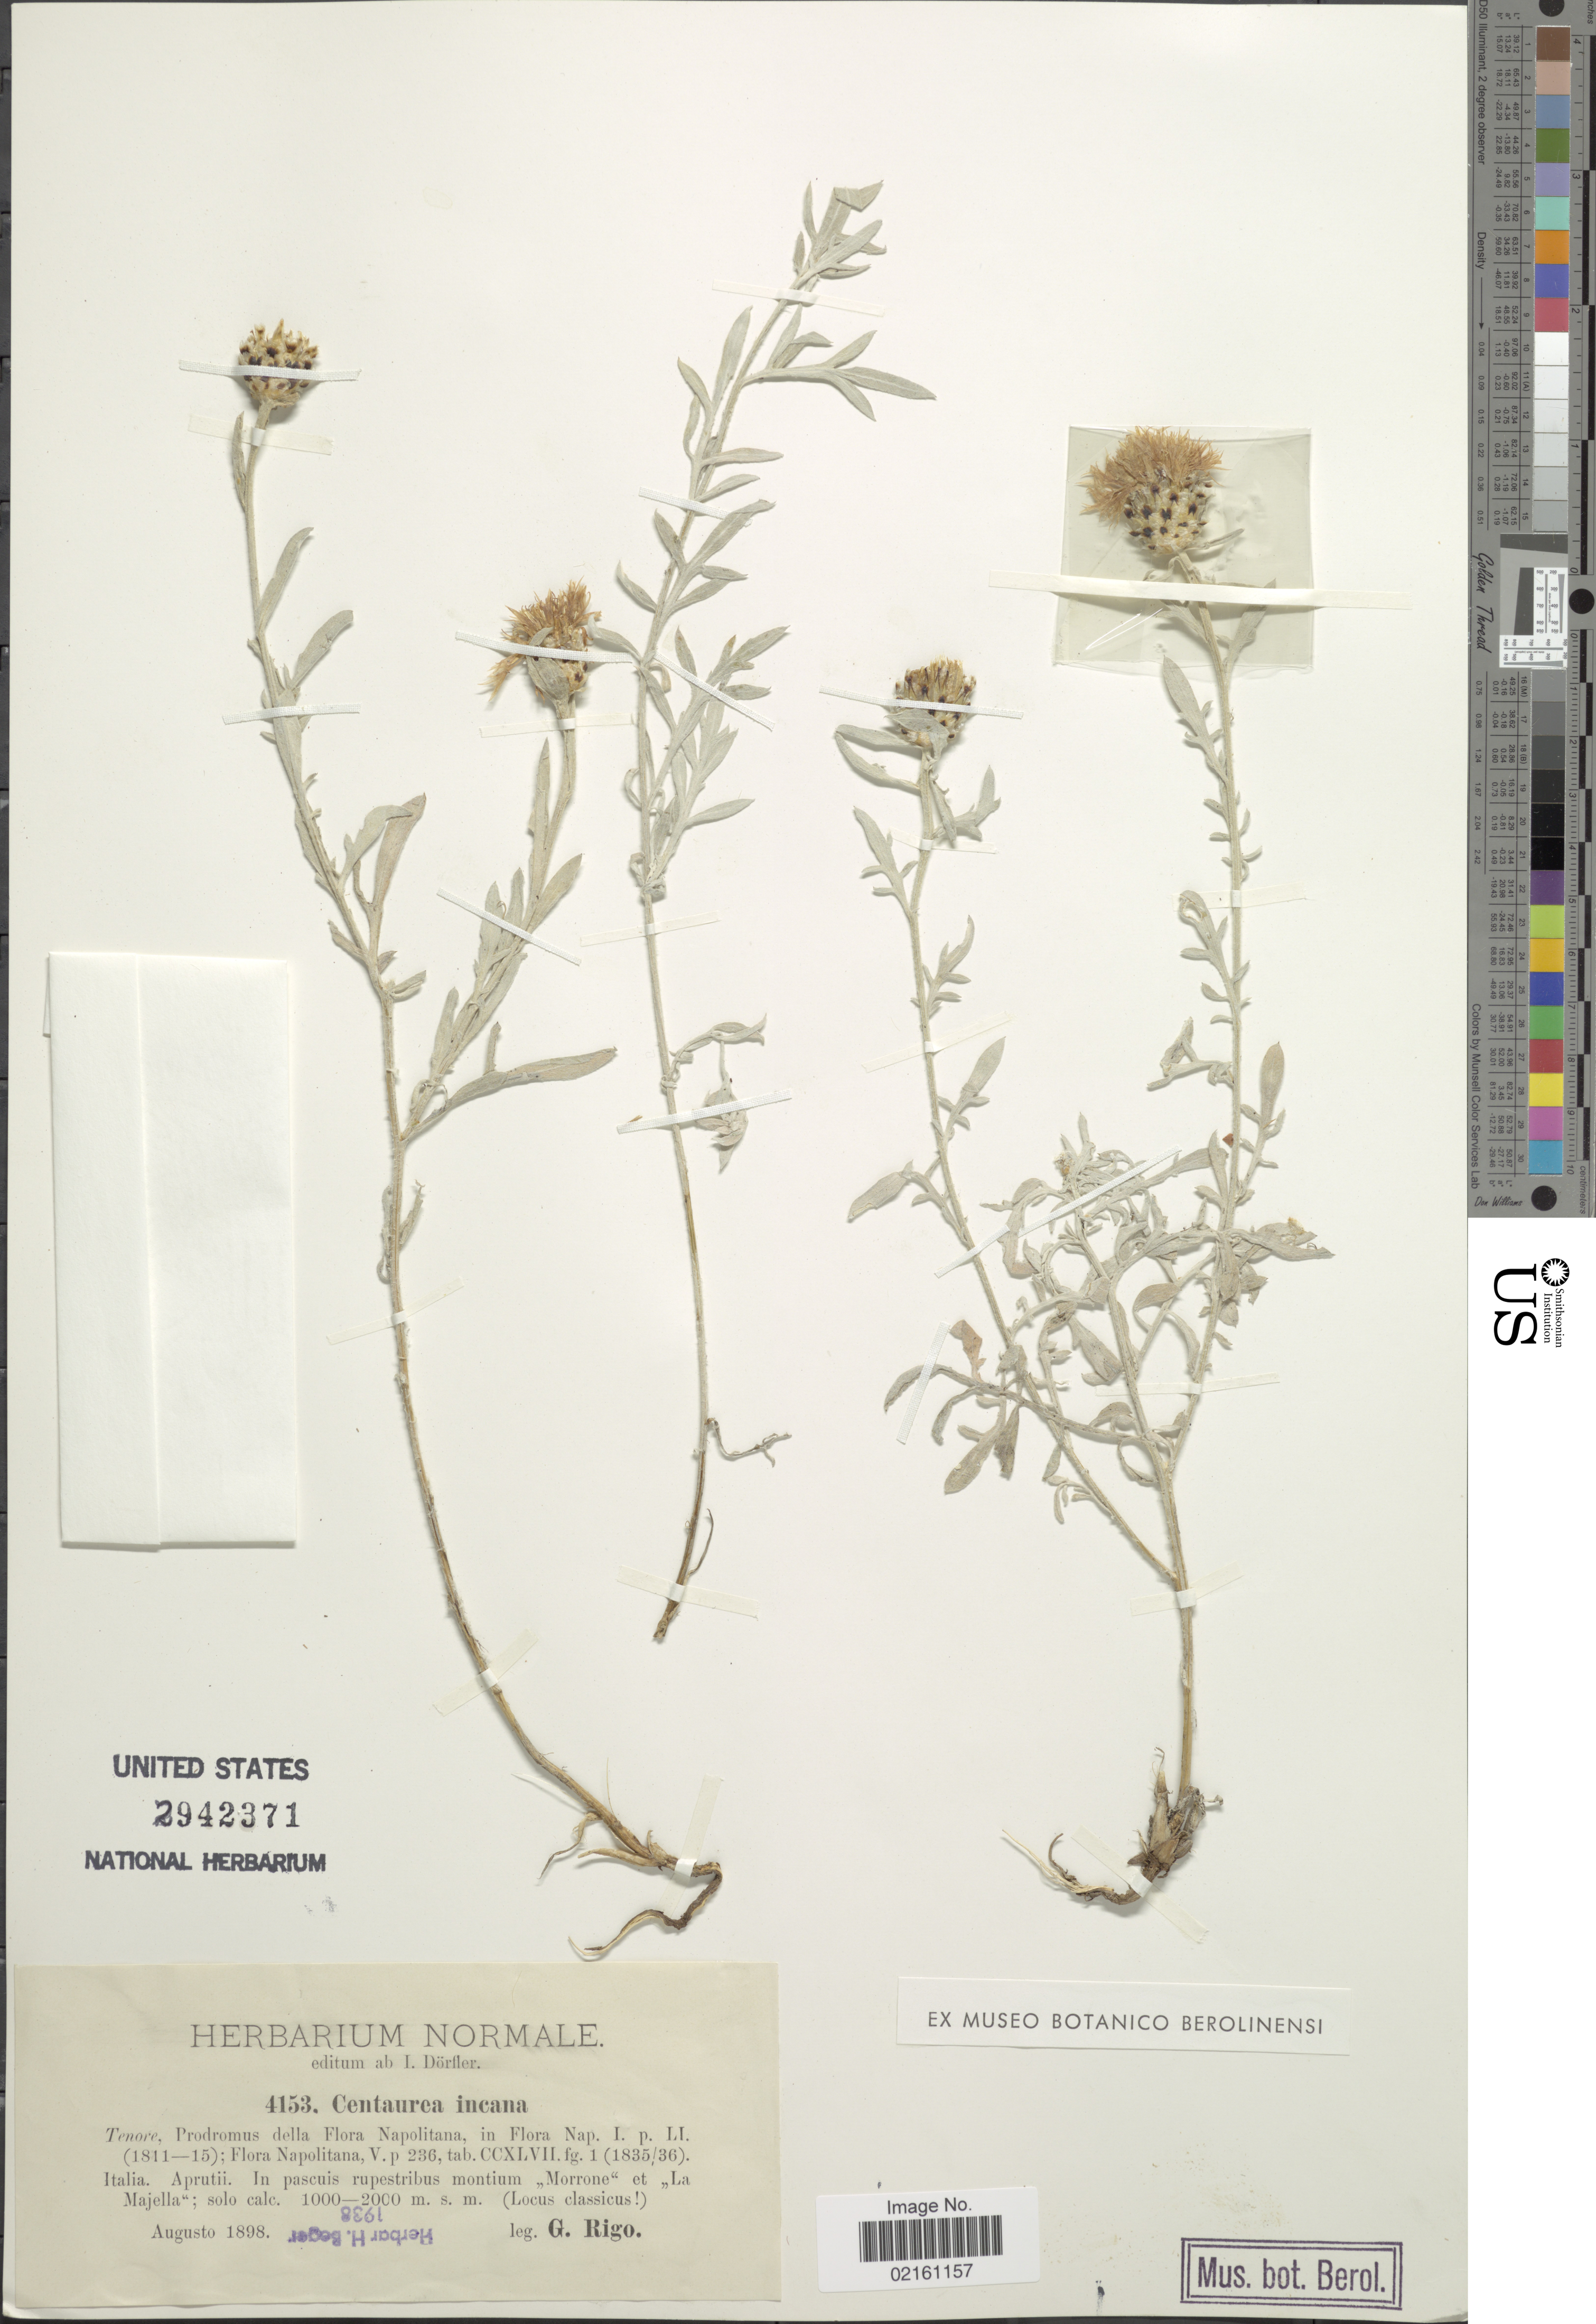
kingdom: Plantae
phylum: Tracheophyta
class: Magnoliopsida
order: Asterales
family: Asteraceae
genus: Centaurea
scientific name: Centaurea tenoreana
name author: Willk. ex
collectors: G. Rigo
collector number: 4153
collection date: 1898-08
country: Italy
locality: Aprutii, montium Morrone et La Majella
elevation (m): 1000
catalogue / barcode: US 2942371